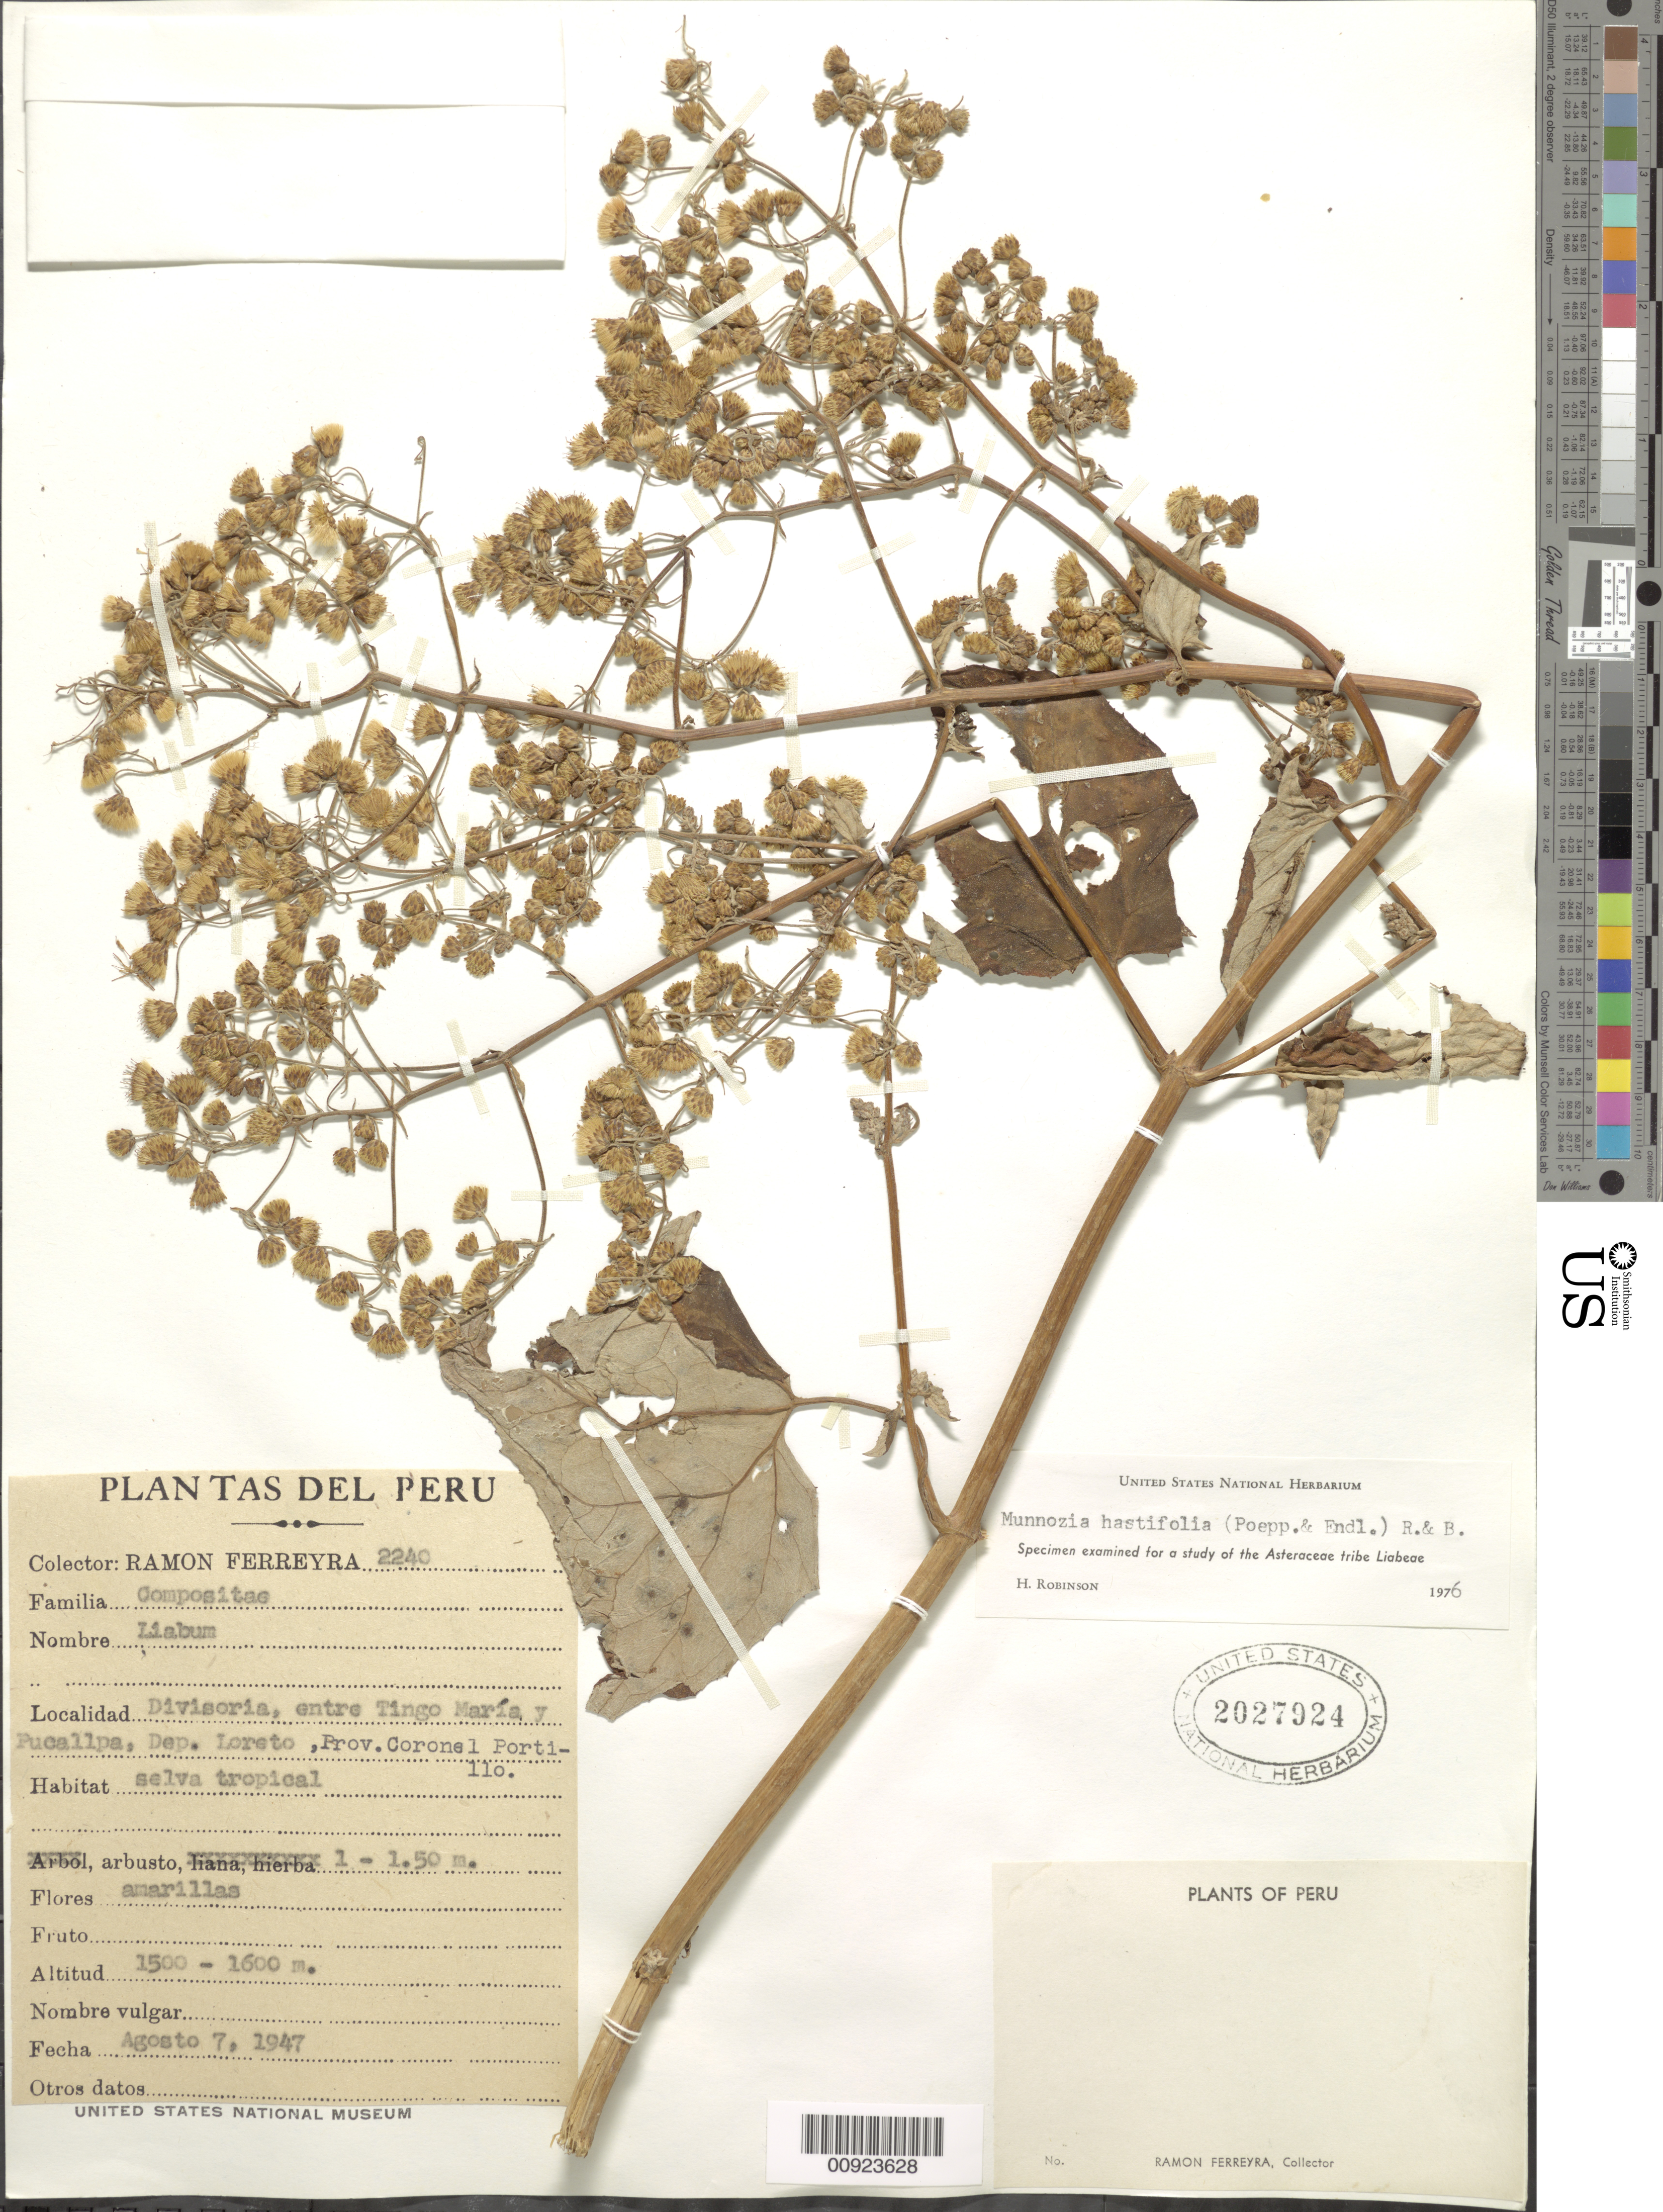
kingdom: Plantae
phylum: Tracheophyta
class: Magnoliopsida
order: Asterales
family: Asteraceae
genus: Munnozia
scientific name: Munnozia hastifolia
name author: (Poepp.) H. Rob. & Brettell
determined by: Robinson, Harold E., (US)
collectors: R. A. Ferreyra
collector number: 2240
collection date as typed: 7 August 1947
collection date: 1947-08-07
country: Peru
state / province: Ucayali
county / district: Coronel Portillo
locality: Coronel Portillo prov, divisoria, entre Tingo Maria y Pucallpa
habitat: Selva tropical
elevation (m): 1500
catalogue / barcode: US 2027924